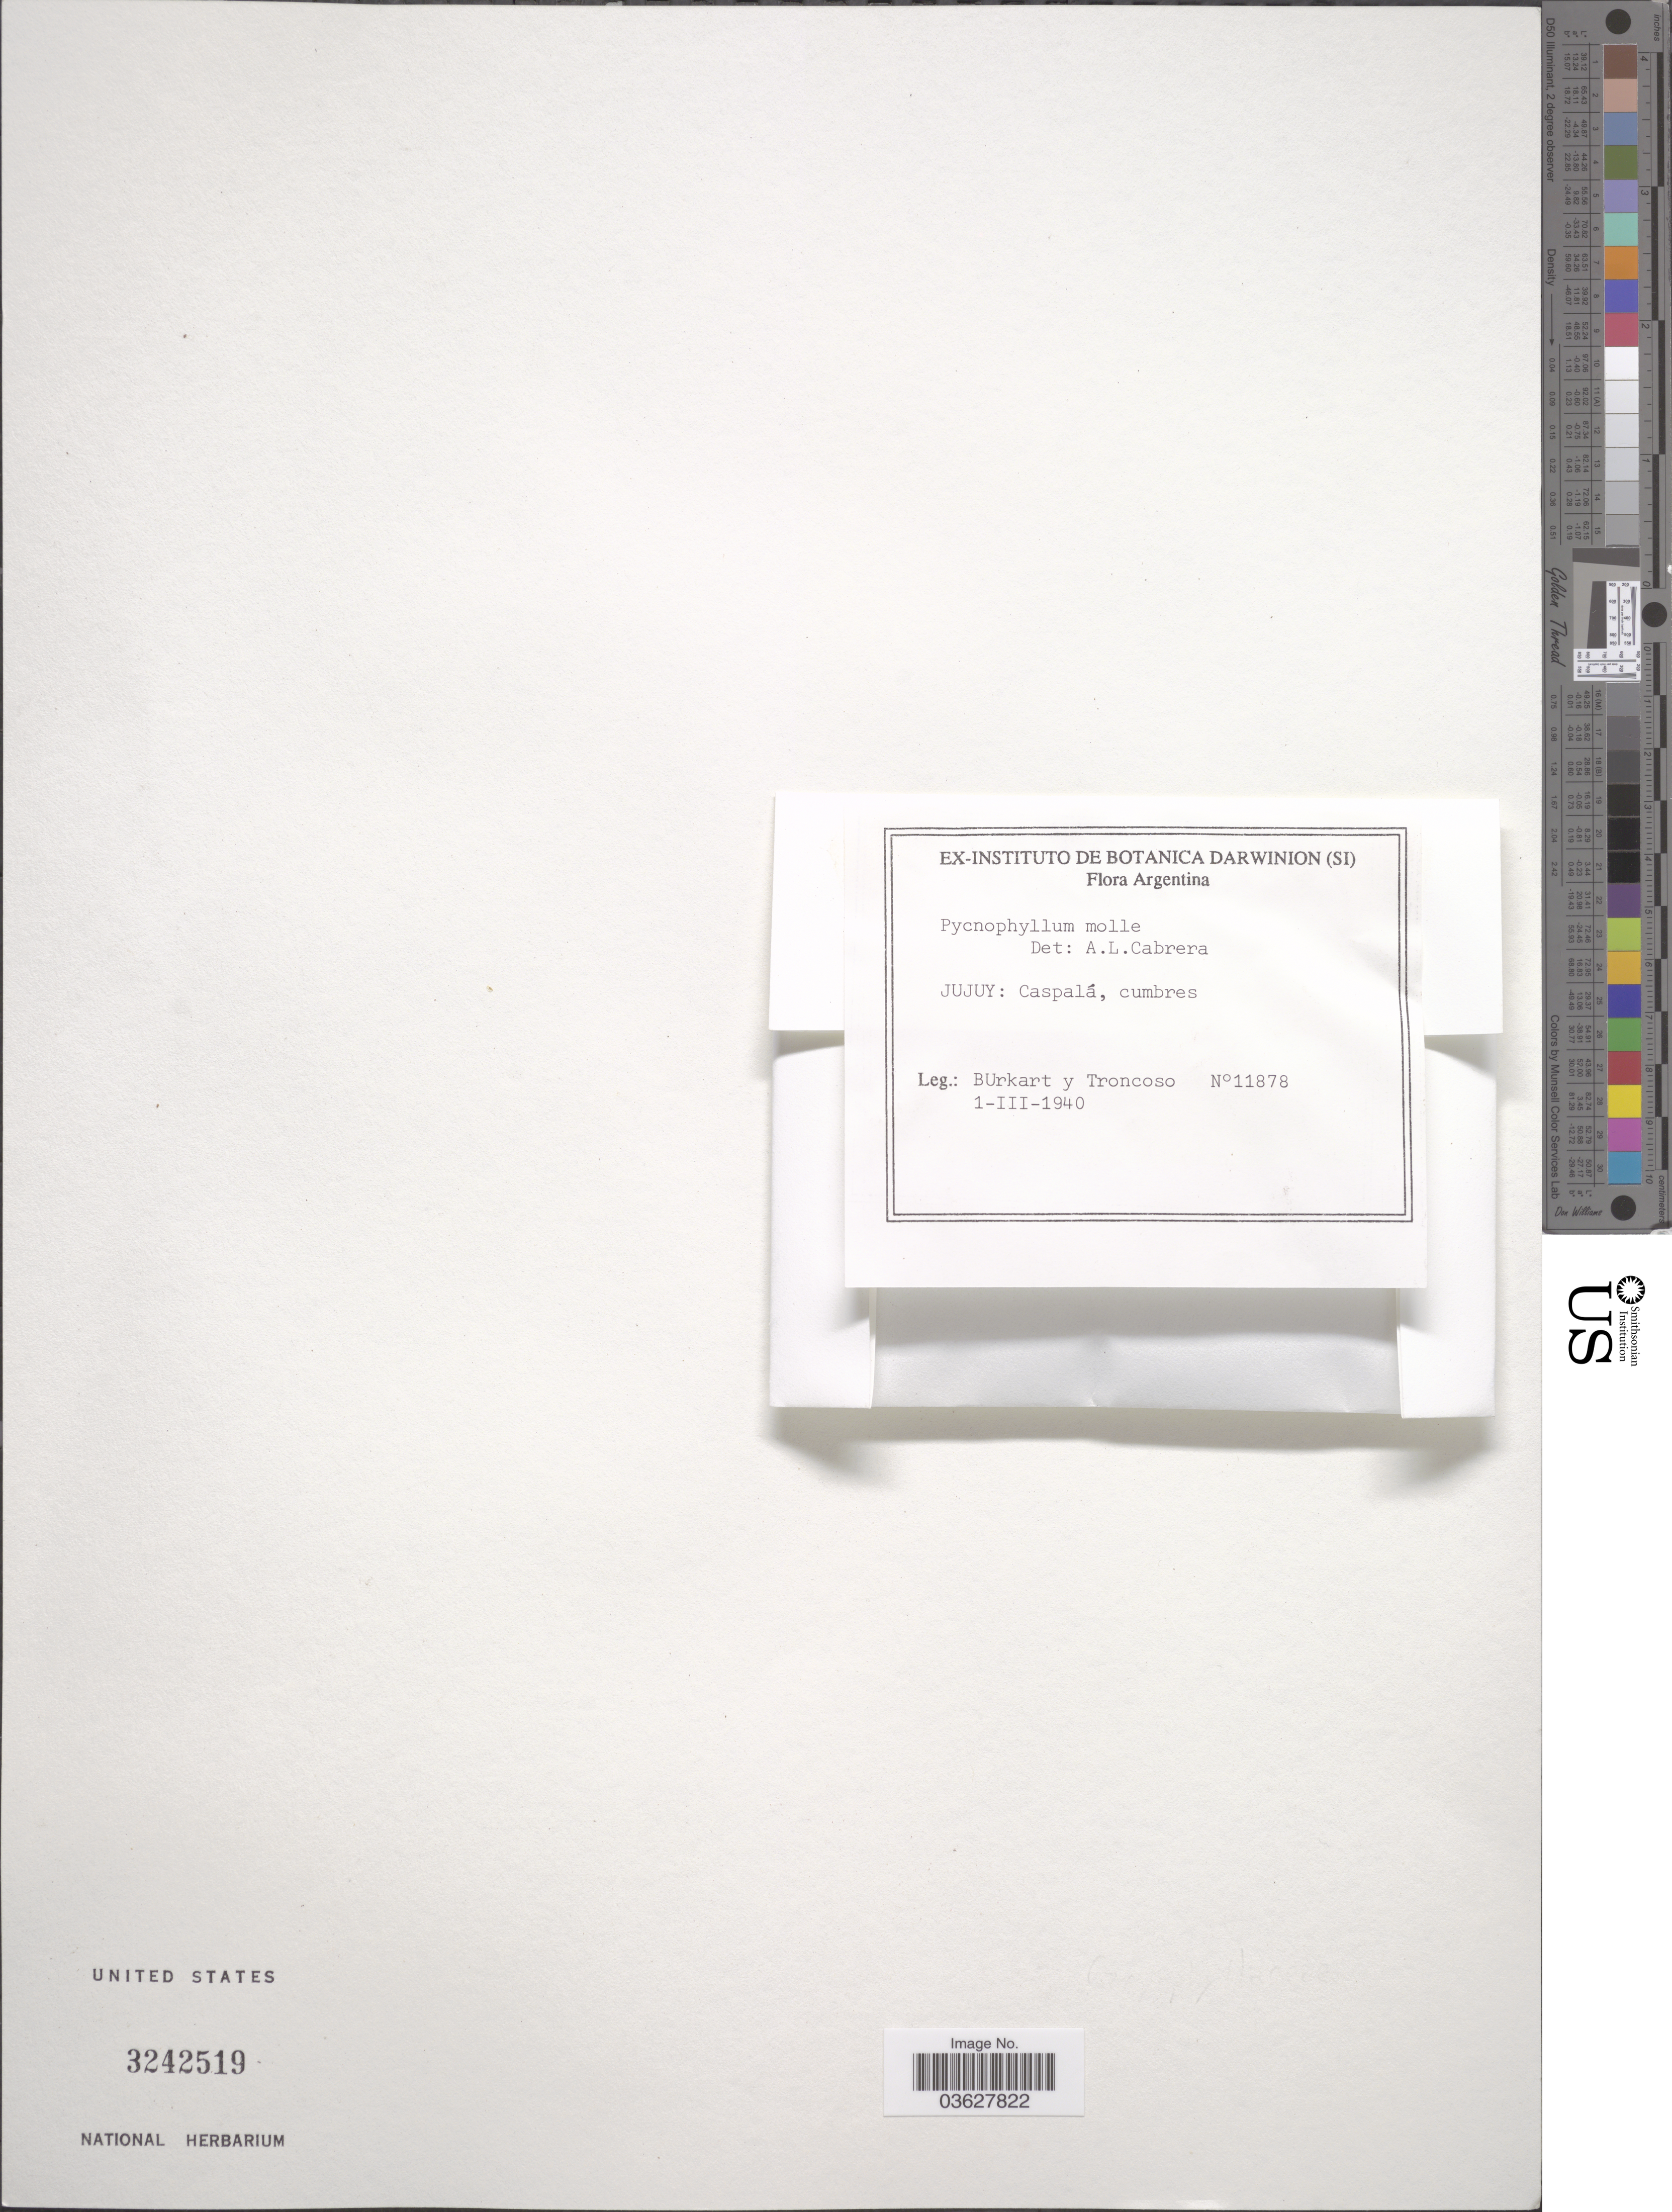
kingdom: Plantae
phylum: Tracheophyta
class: Magnoliopsida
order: Caryophyllales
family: Caryophyllaceae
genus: Pycnophyllum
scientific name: Pycnophyllum molle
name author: J. Rémy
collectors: -- Burkart & Troncoso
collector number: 11878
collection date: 1940-03-01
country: Argentina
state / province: Jujuy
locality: Caspalá, cumbres.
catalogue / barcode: US 3242519